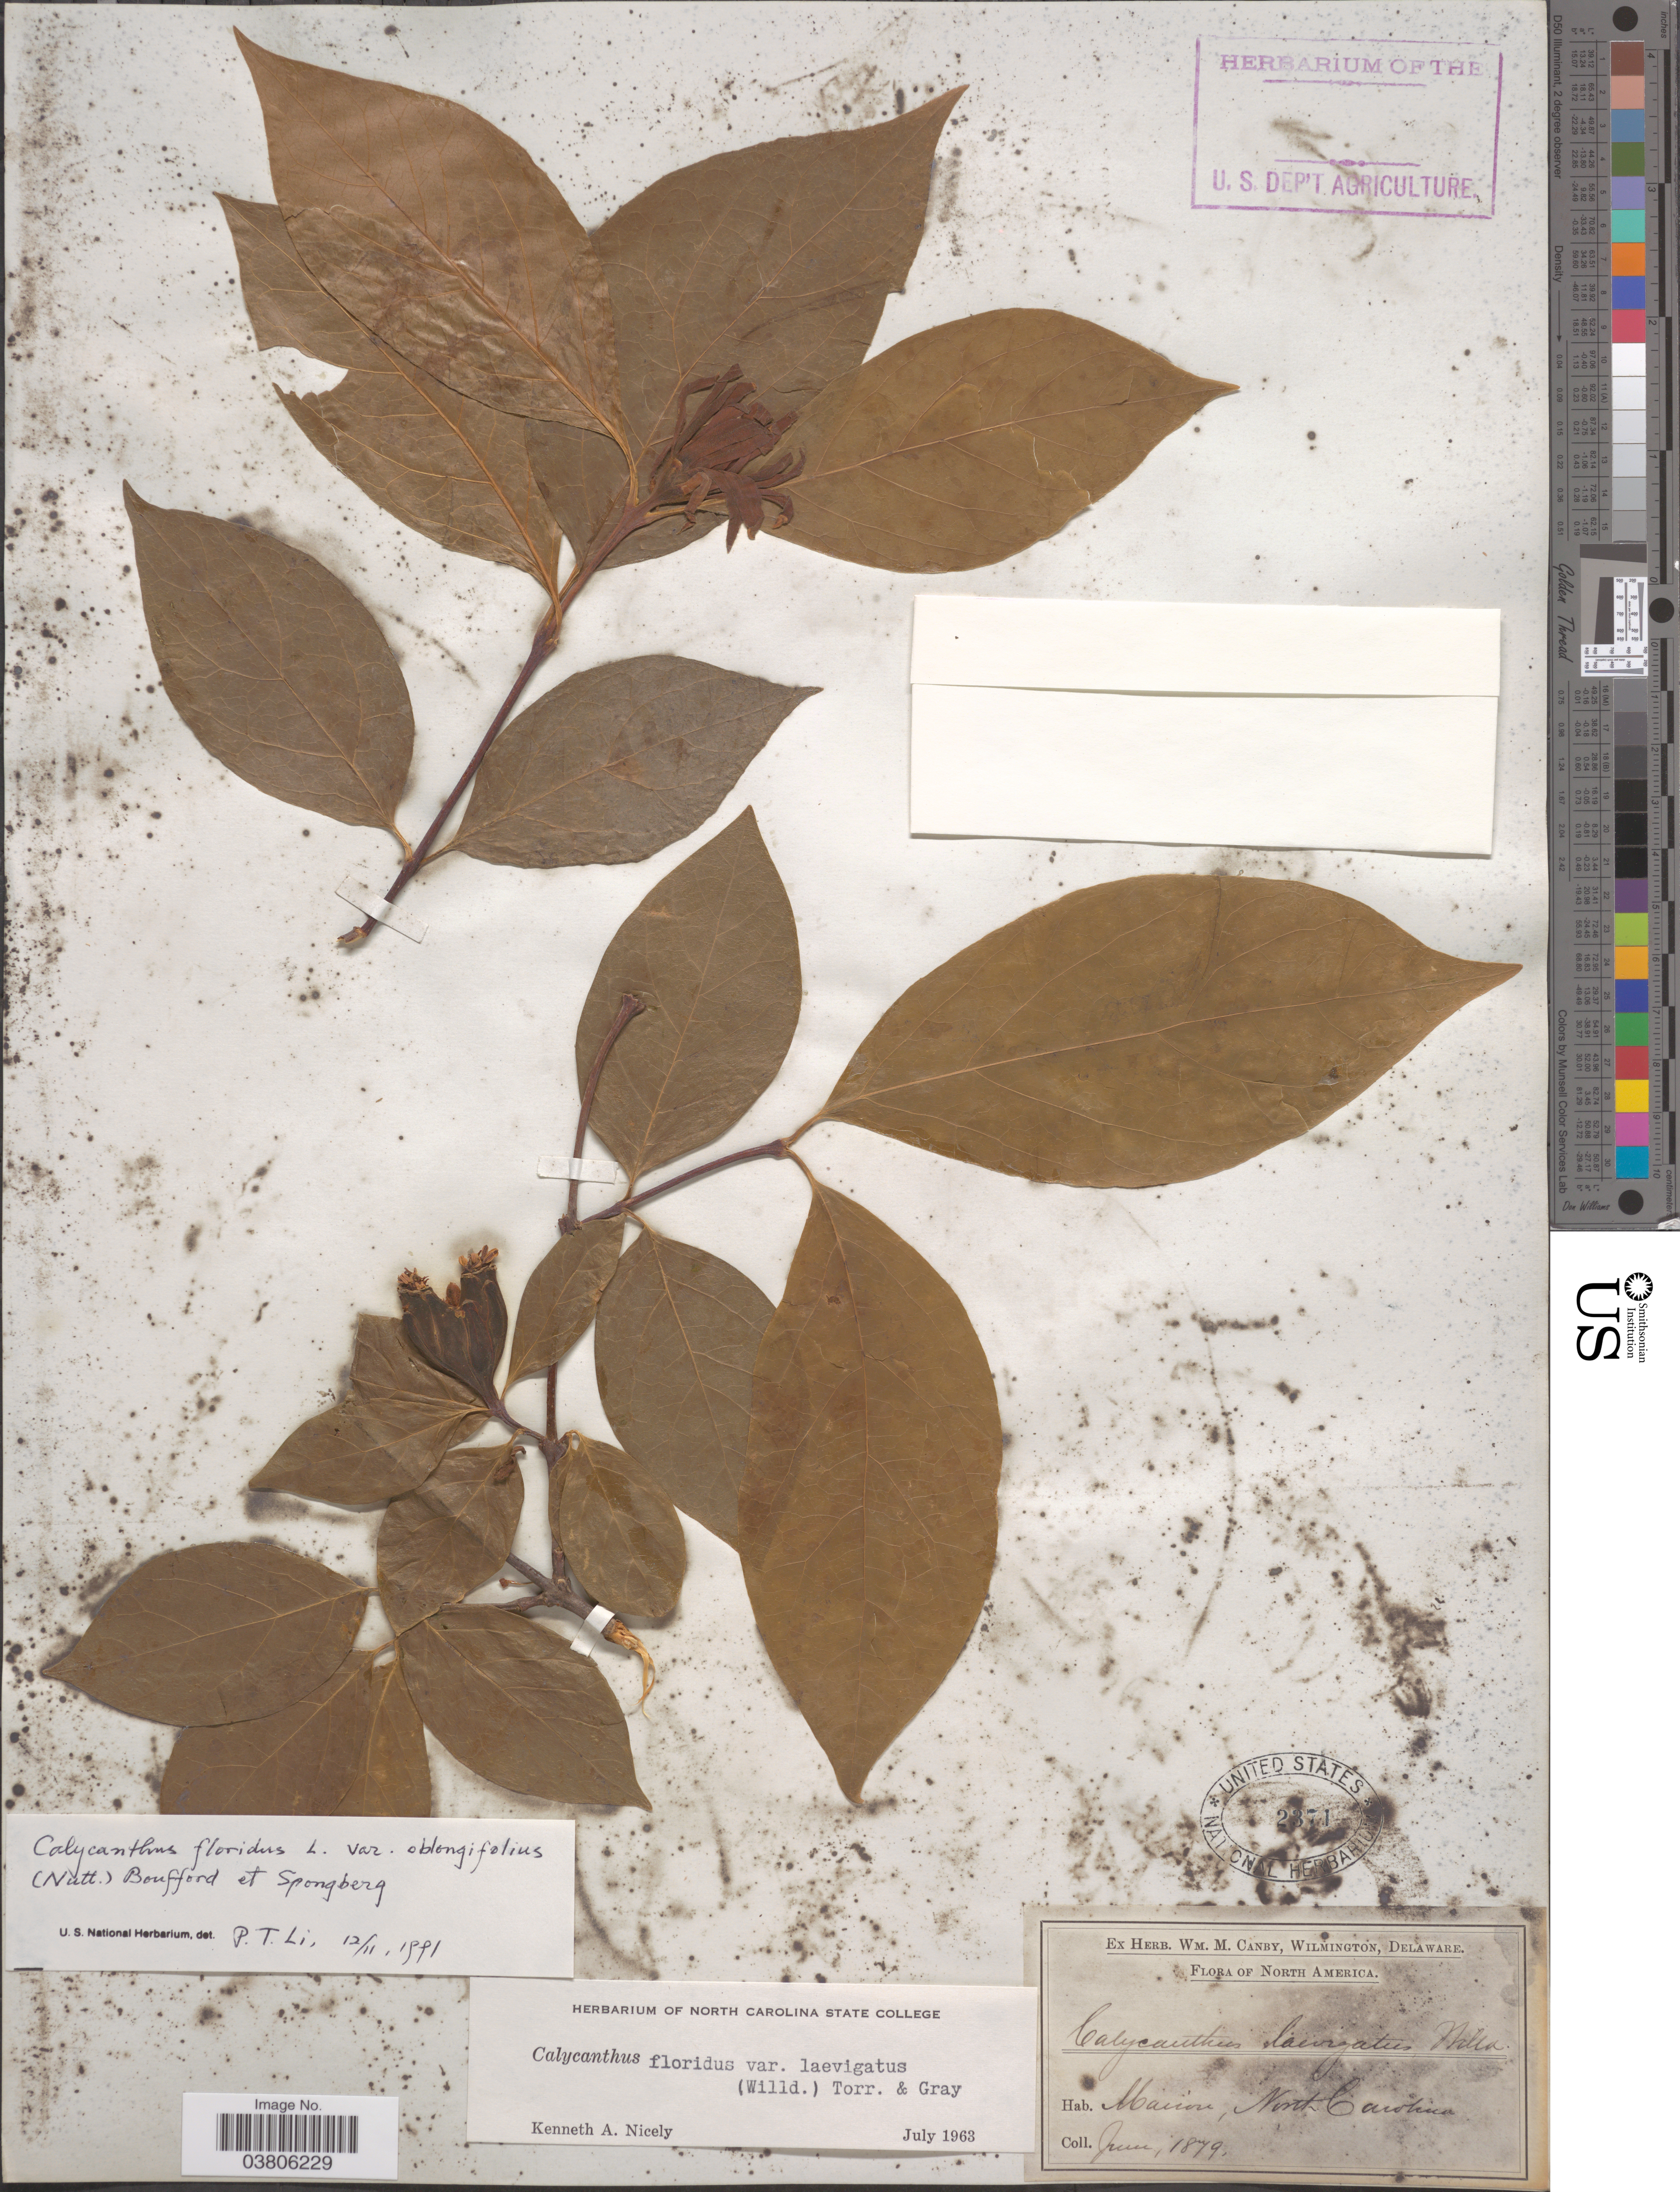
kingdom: Plantae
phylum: Tracheophyta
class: Magnoliopsida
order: Laurales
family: Calycanthaceae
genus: Calycanthus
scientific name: Calycanthus floridus var. laevigatus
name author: (Willd.) Torr. & A. Gray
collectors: ex herb. W.M. Canby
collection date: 1879-06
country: United States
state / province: North Carolina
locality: Marion.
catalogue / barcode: US 2371